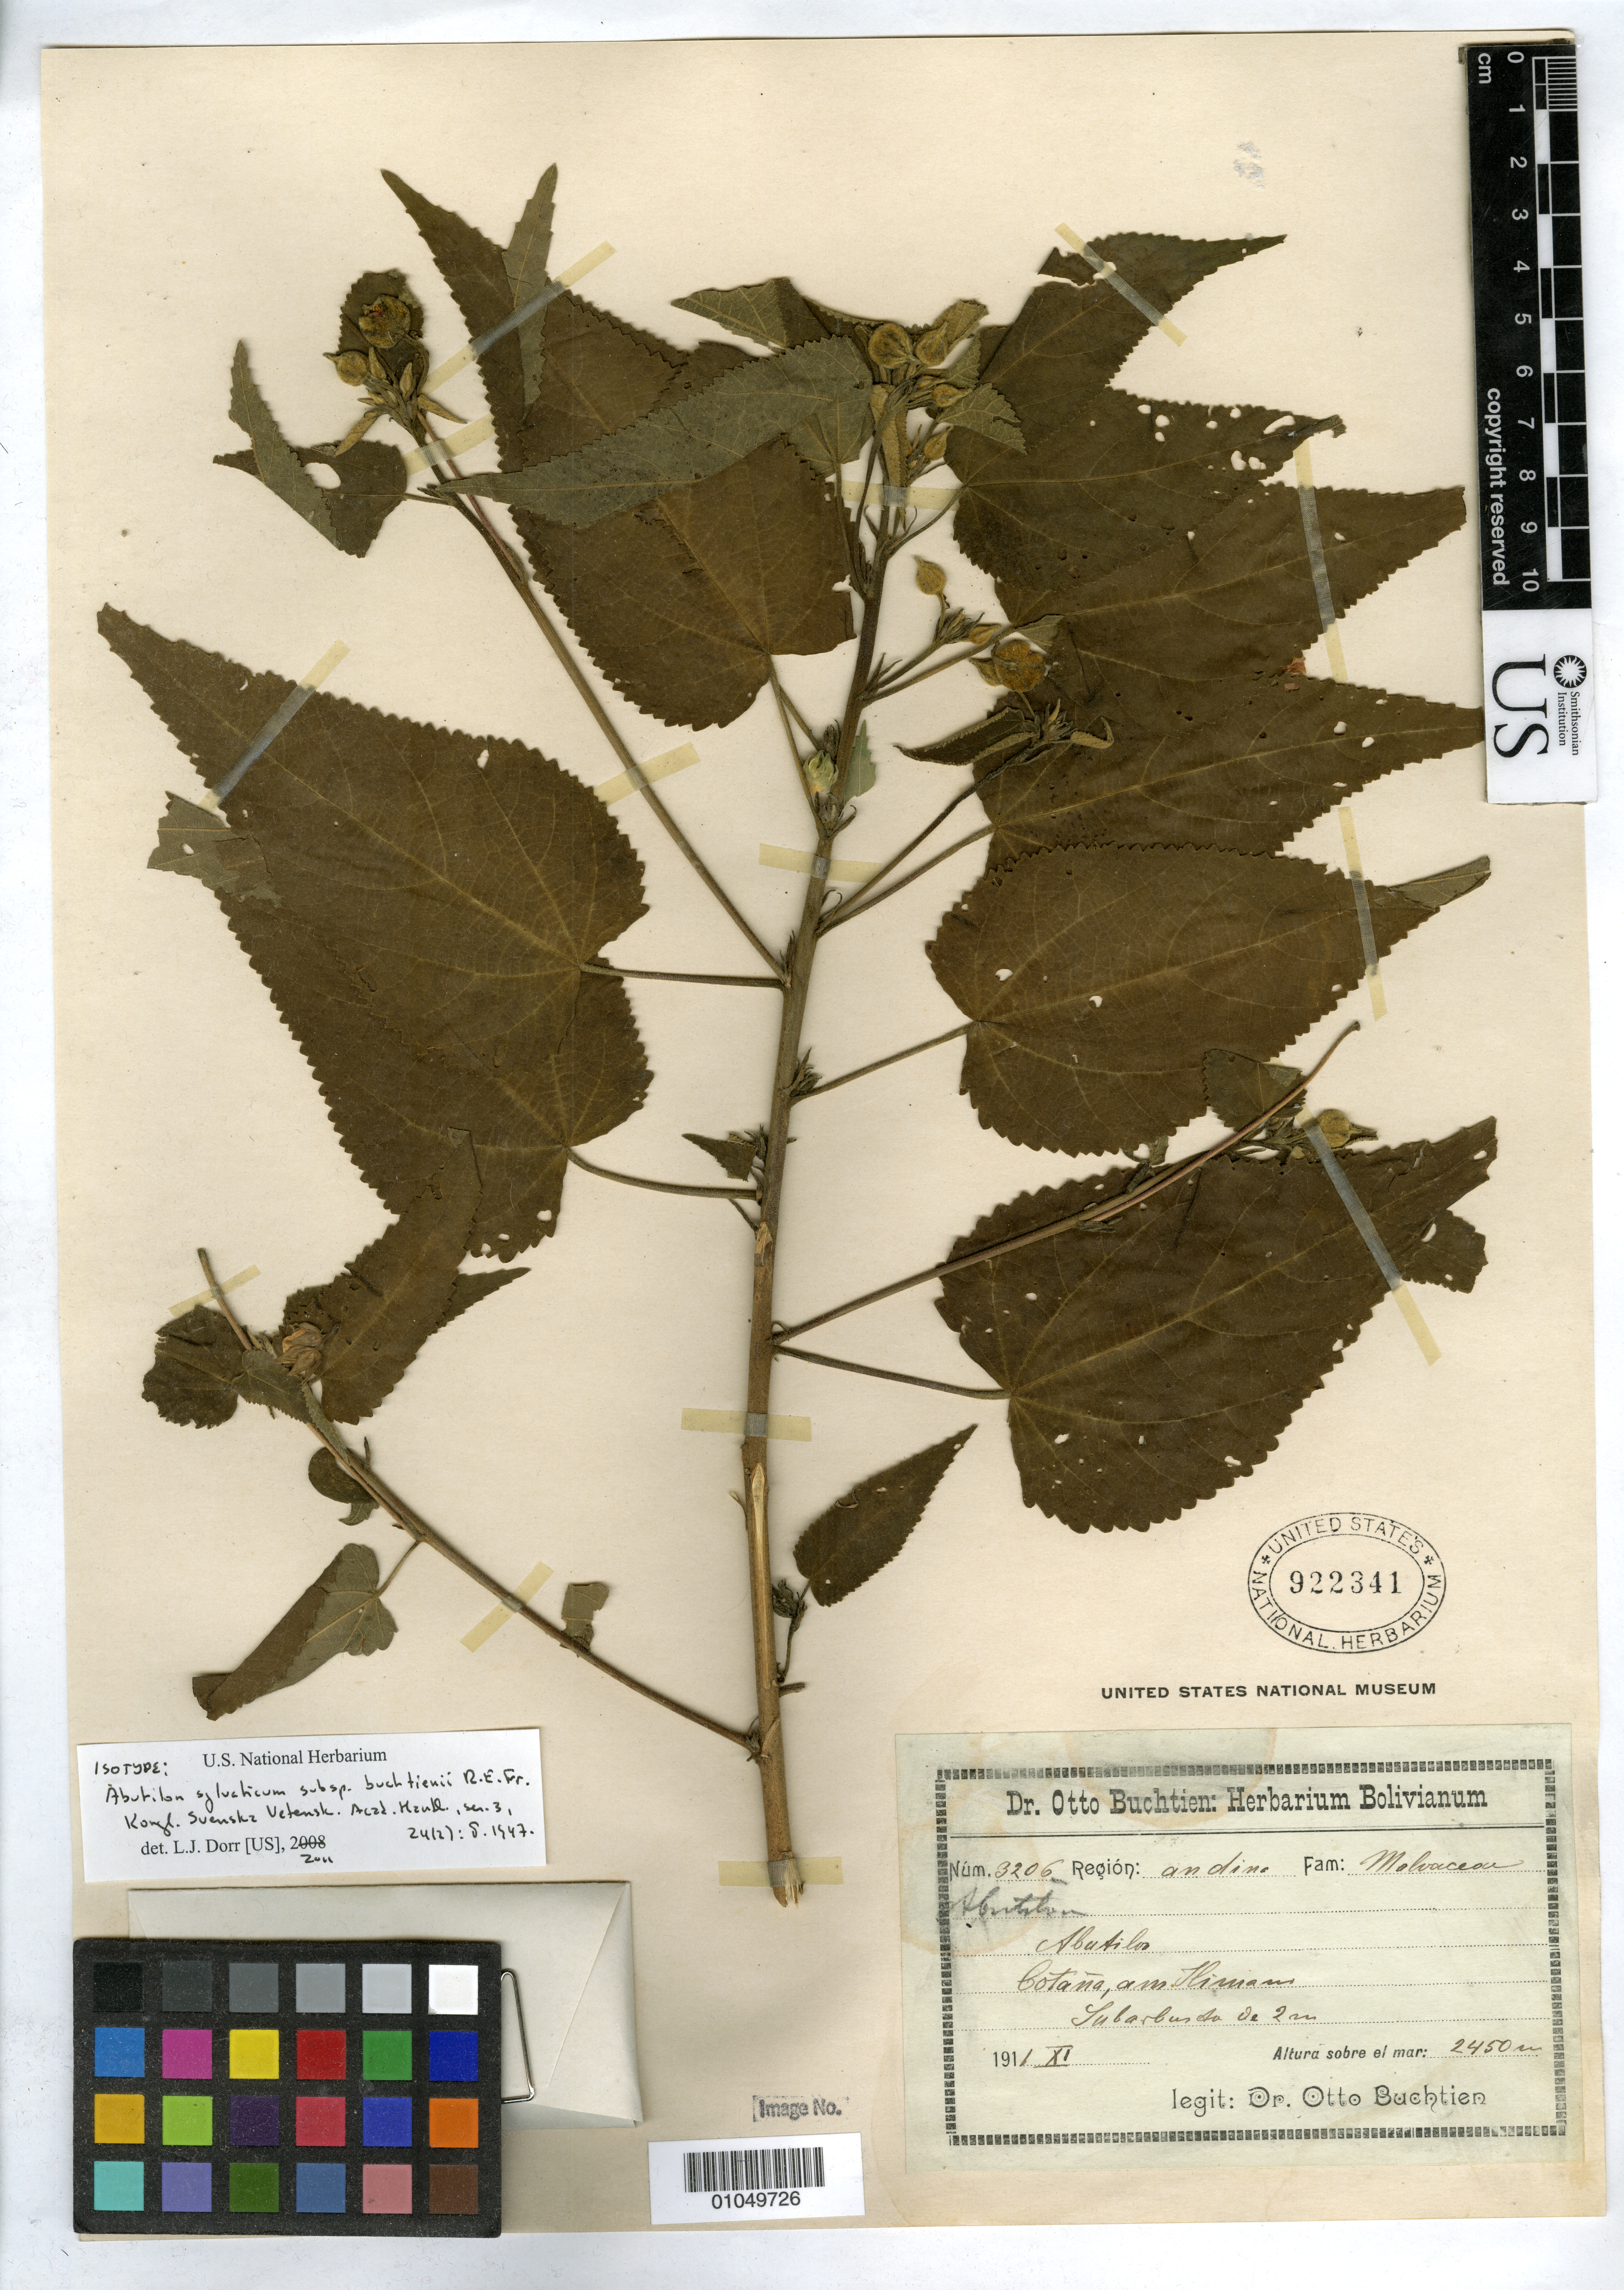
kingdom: Plantae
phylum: Tracheophyta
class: Magnoliopsida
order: Malvales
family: Malvaceae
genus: Abutilon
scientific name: Abutilon sylvaticum subsp. buchtienii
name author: R.E. Fr.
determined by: Dorr, Laurence J., Curator (BOT), Smithsonian Institution - National Museum of Natural History (UNITED STATES)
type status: Isotype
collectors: O. Buchtien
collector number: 3206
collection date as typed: Nov 1911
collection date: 1911-11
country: Bolivia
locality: Cotaña, am Ilimani.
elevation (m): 2450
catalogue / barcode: US 922341